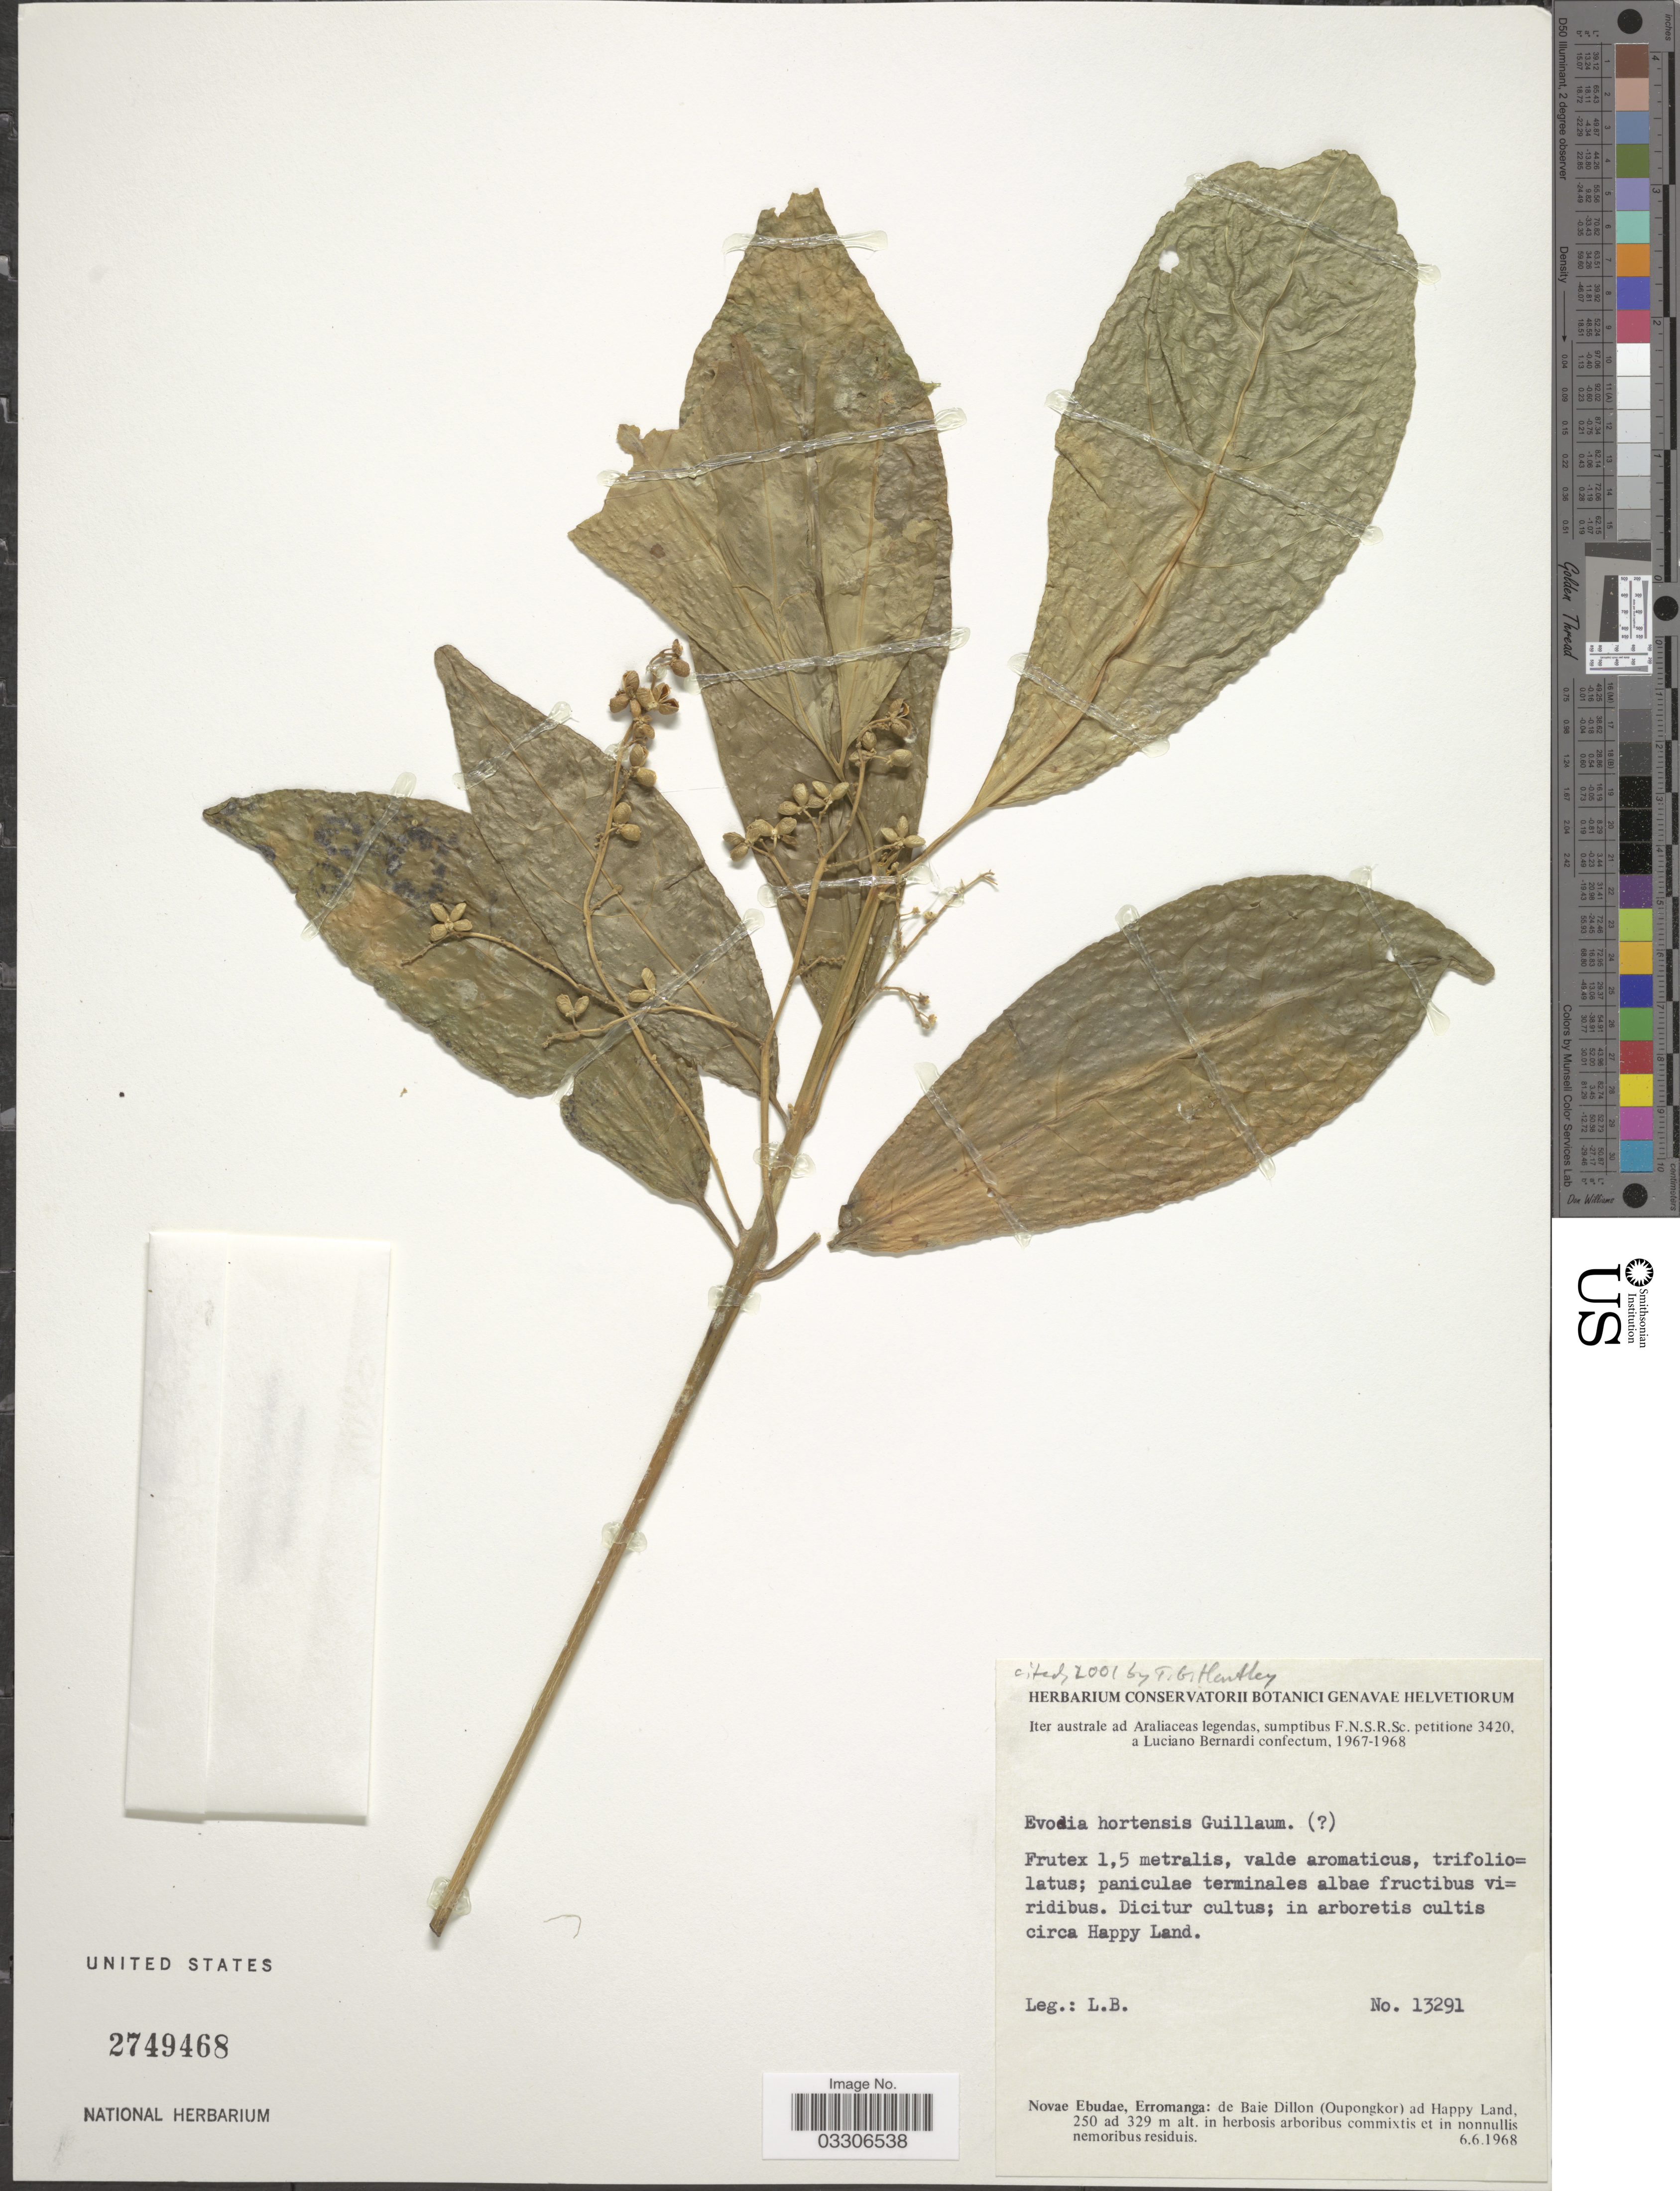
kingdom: Plantae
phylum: Tracheophyta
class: Magnoliopsida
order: Sapindales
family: Rutaceae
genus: Euodia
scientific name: Euodia hortensis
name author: J.R. Forst. & G. Forst.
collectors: L. Bernardi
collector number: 13291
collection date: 1968-06-06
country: Vanuatu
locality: Dicitur cultus; in arboretis cultis circa Happy Island. Novae Ebudae, Erromanga: de Baie Dillon (Oupongkor) ad Happy Land.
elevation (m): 250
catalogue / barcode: US 2749468